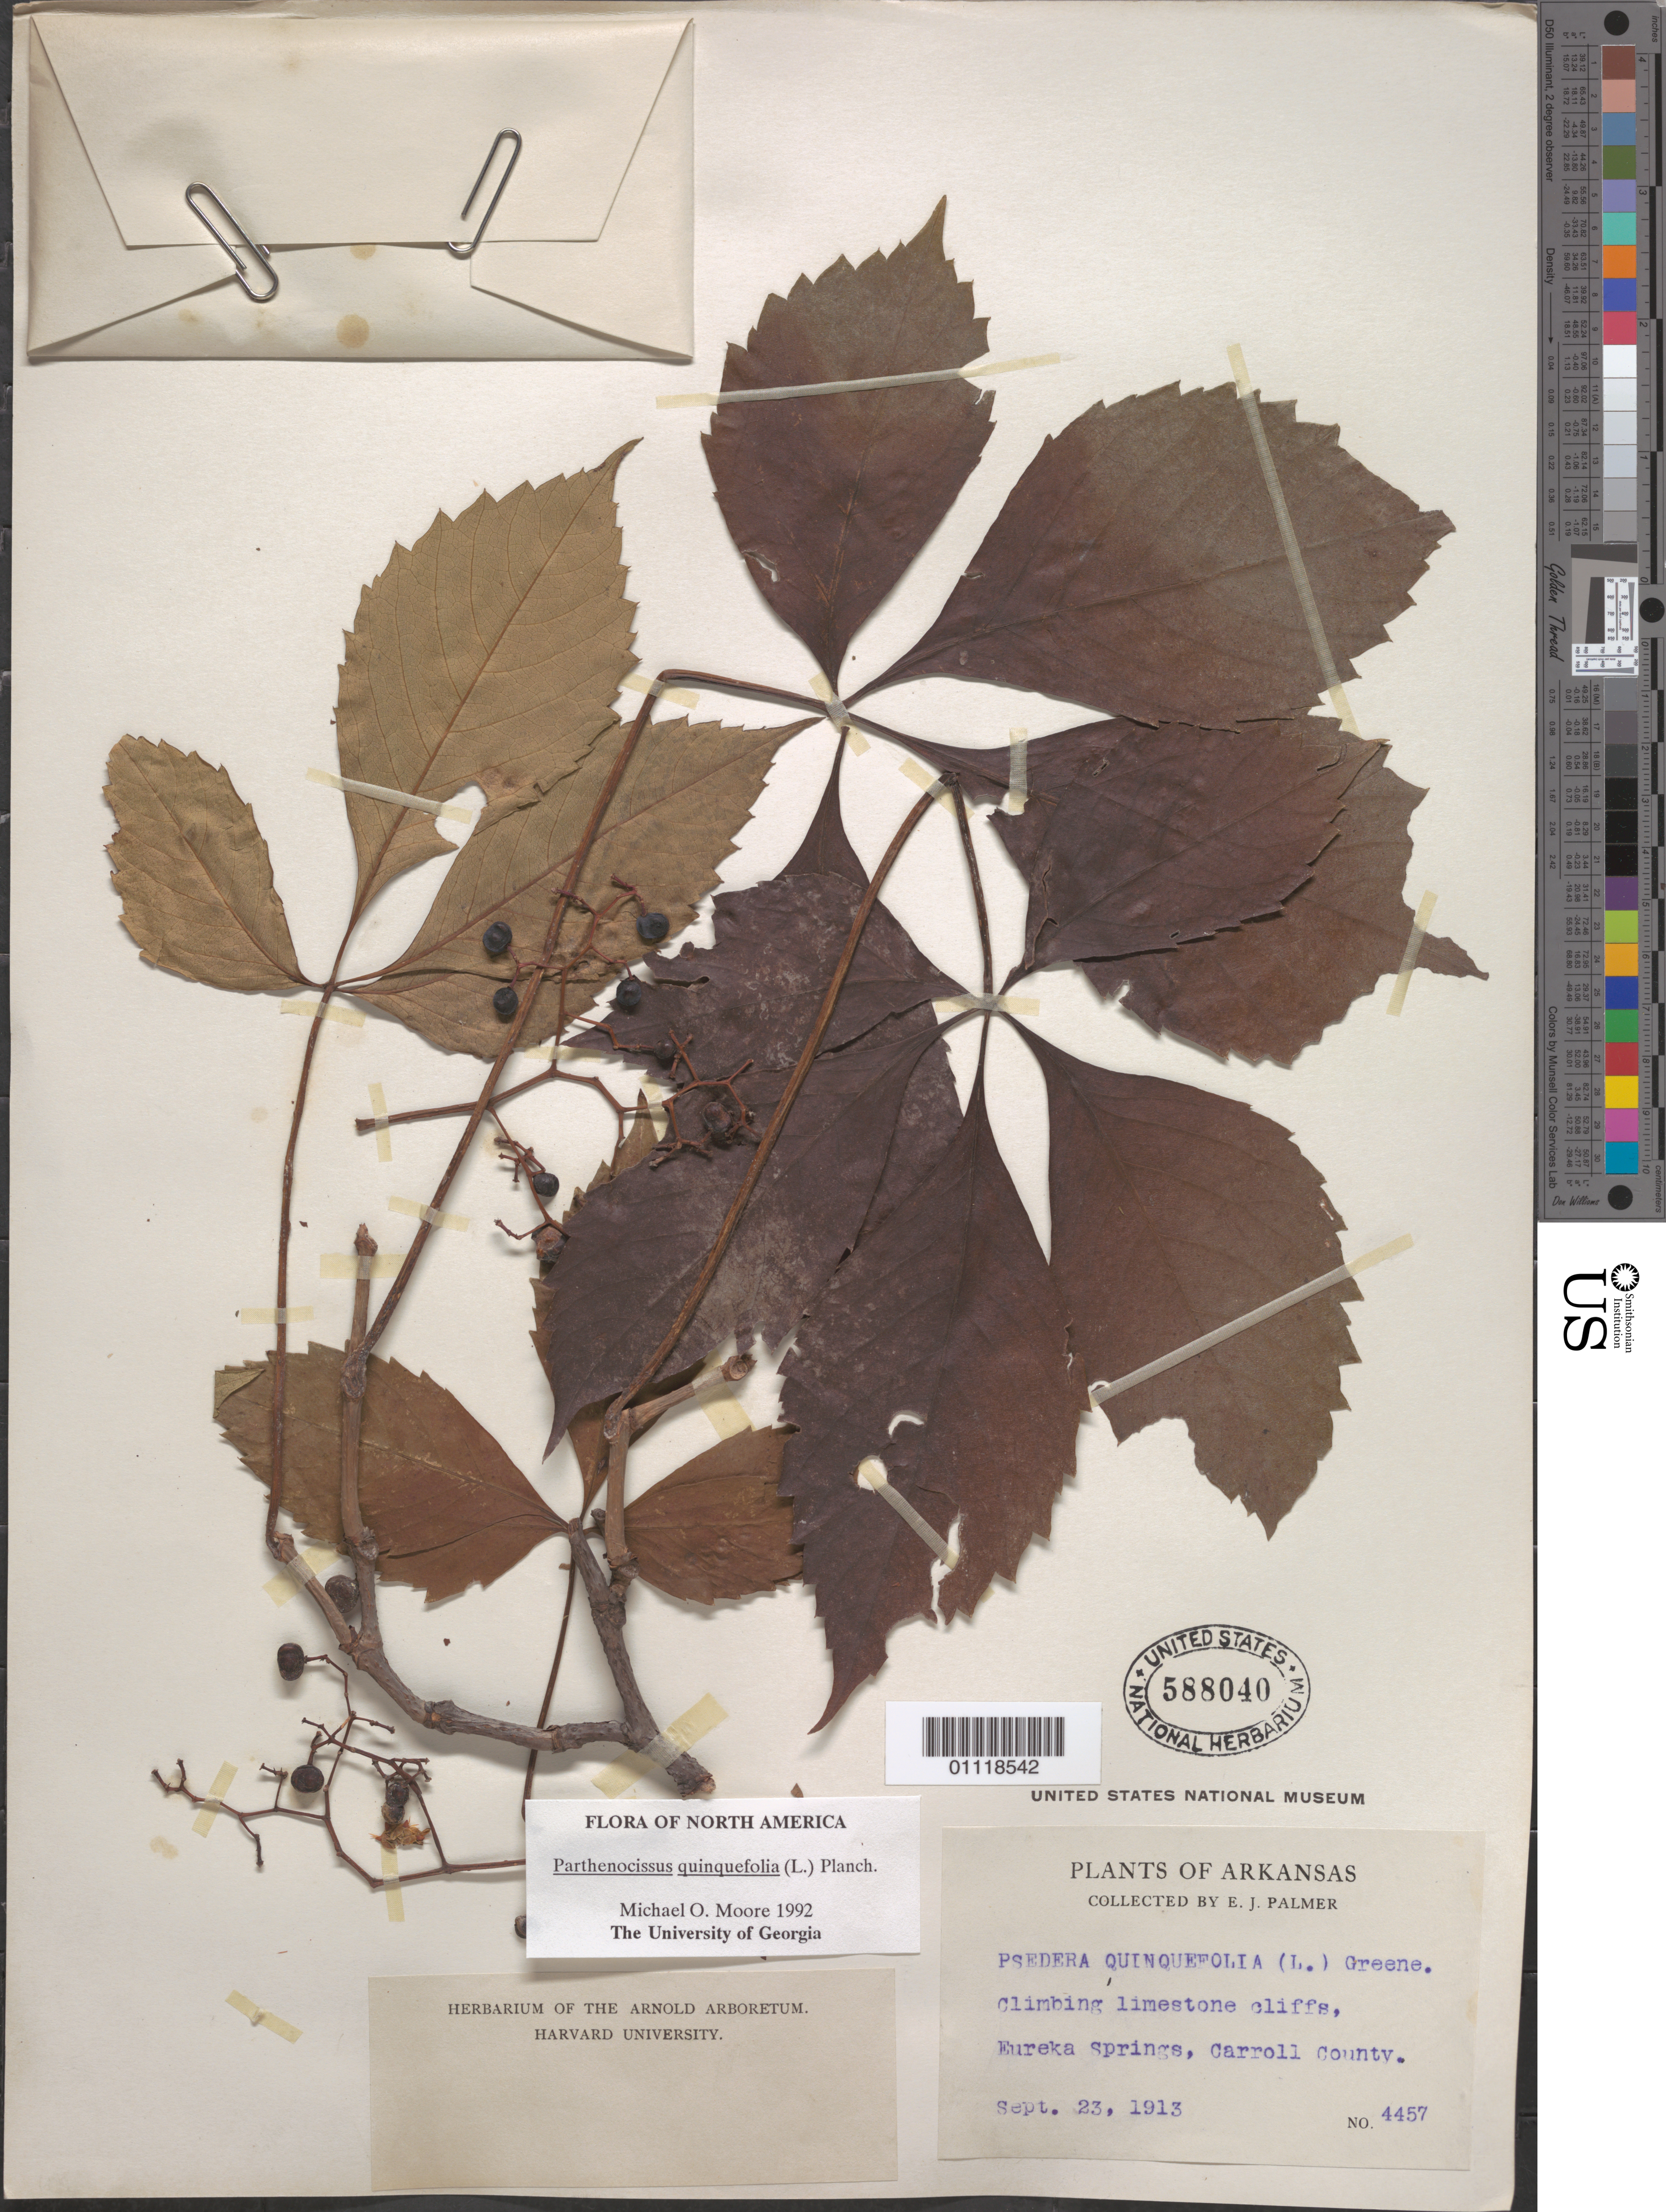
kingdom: Plantae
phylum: Tracheophyta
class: Magnoliopsida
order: Vitales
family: Vitaceae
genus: Parthenocissus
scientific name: Parthenocissus quinquefolia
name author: (L.) Planch.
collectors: E. J. Palmer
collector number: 4457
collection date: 1913-09-23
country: United States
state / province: Arkansas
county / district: Carroll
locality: Eurika Springs.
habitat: Climbing limestone cliffs.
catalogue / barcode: US 588040